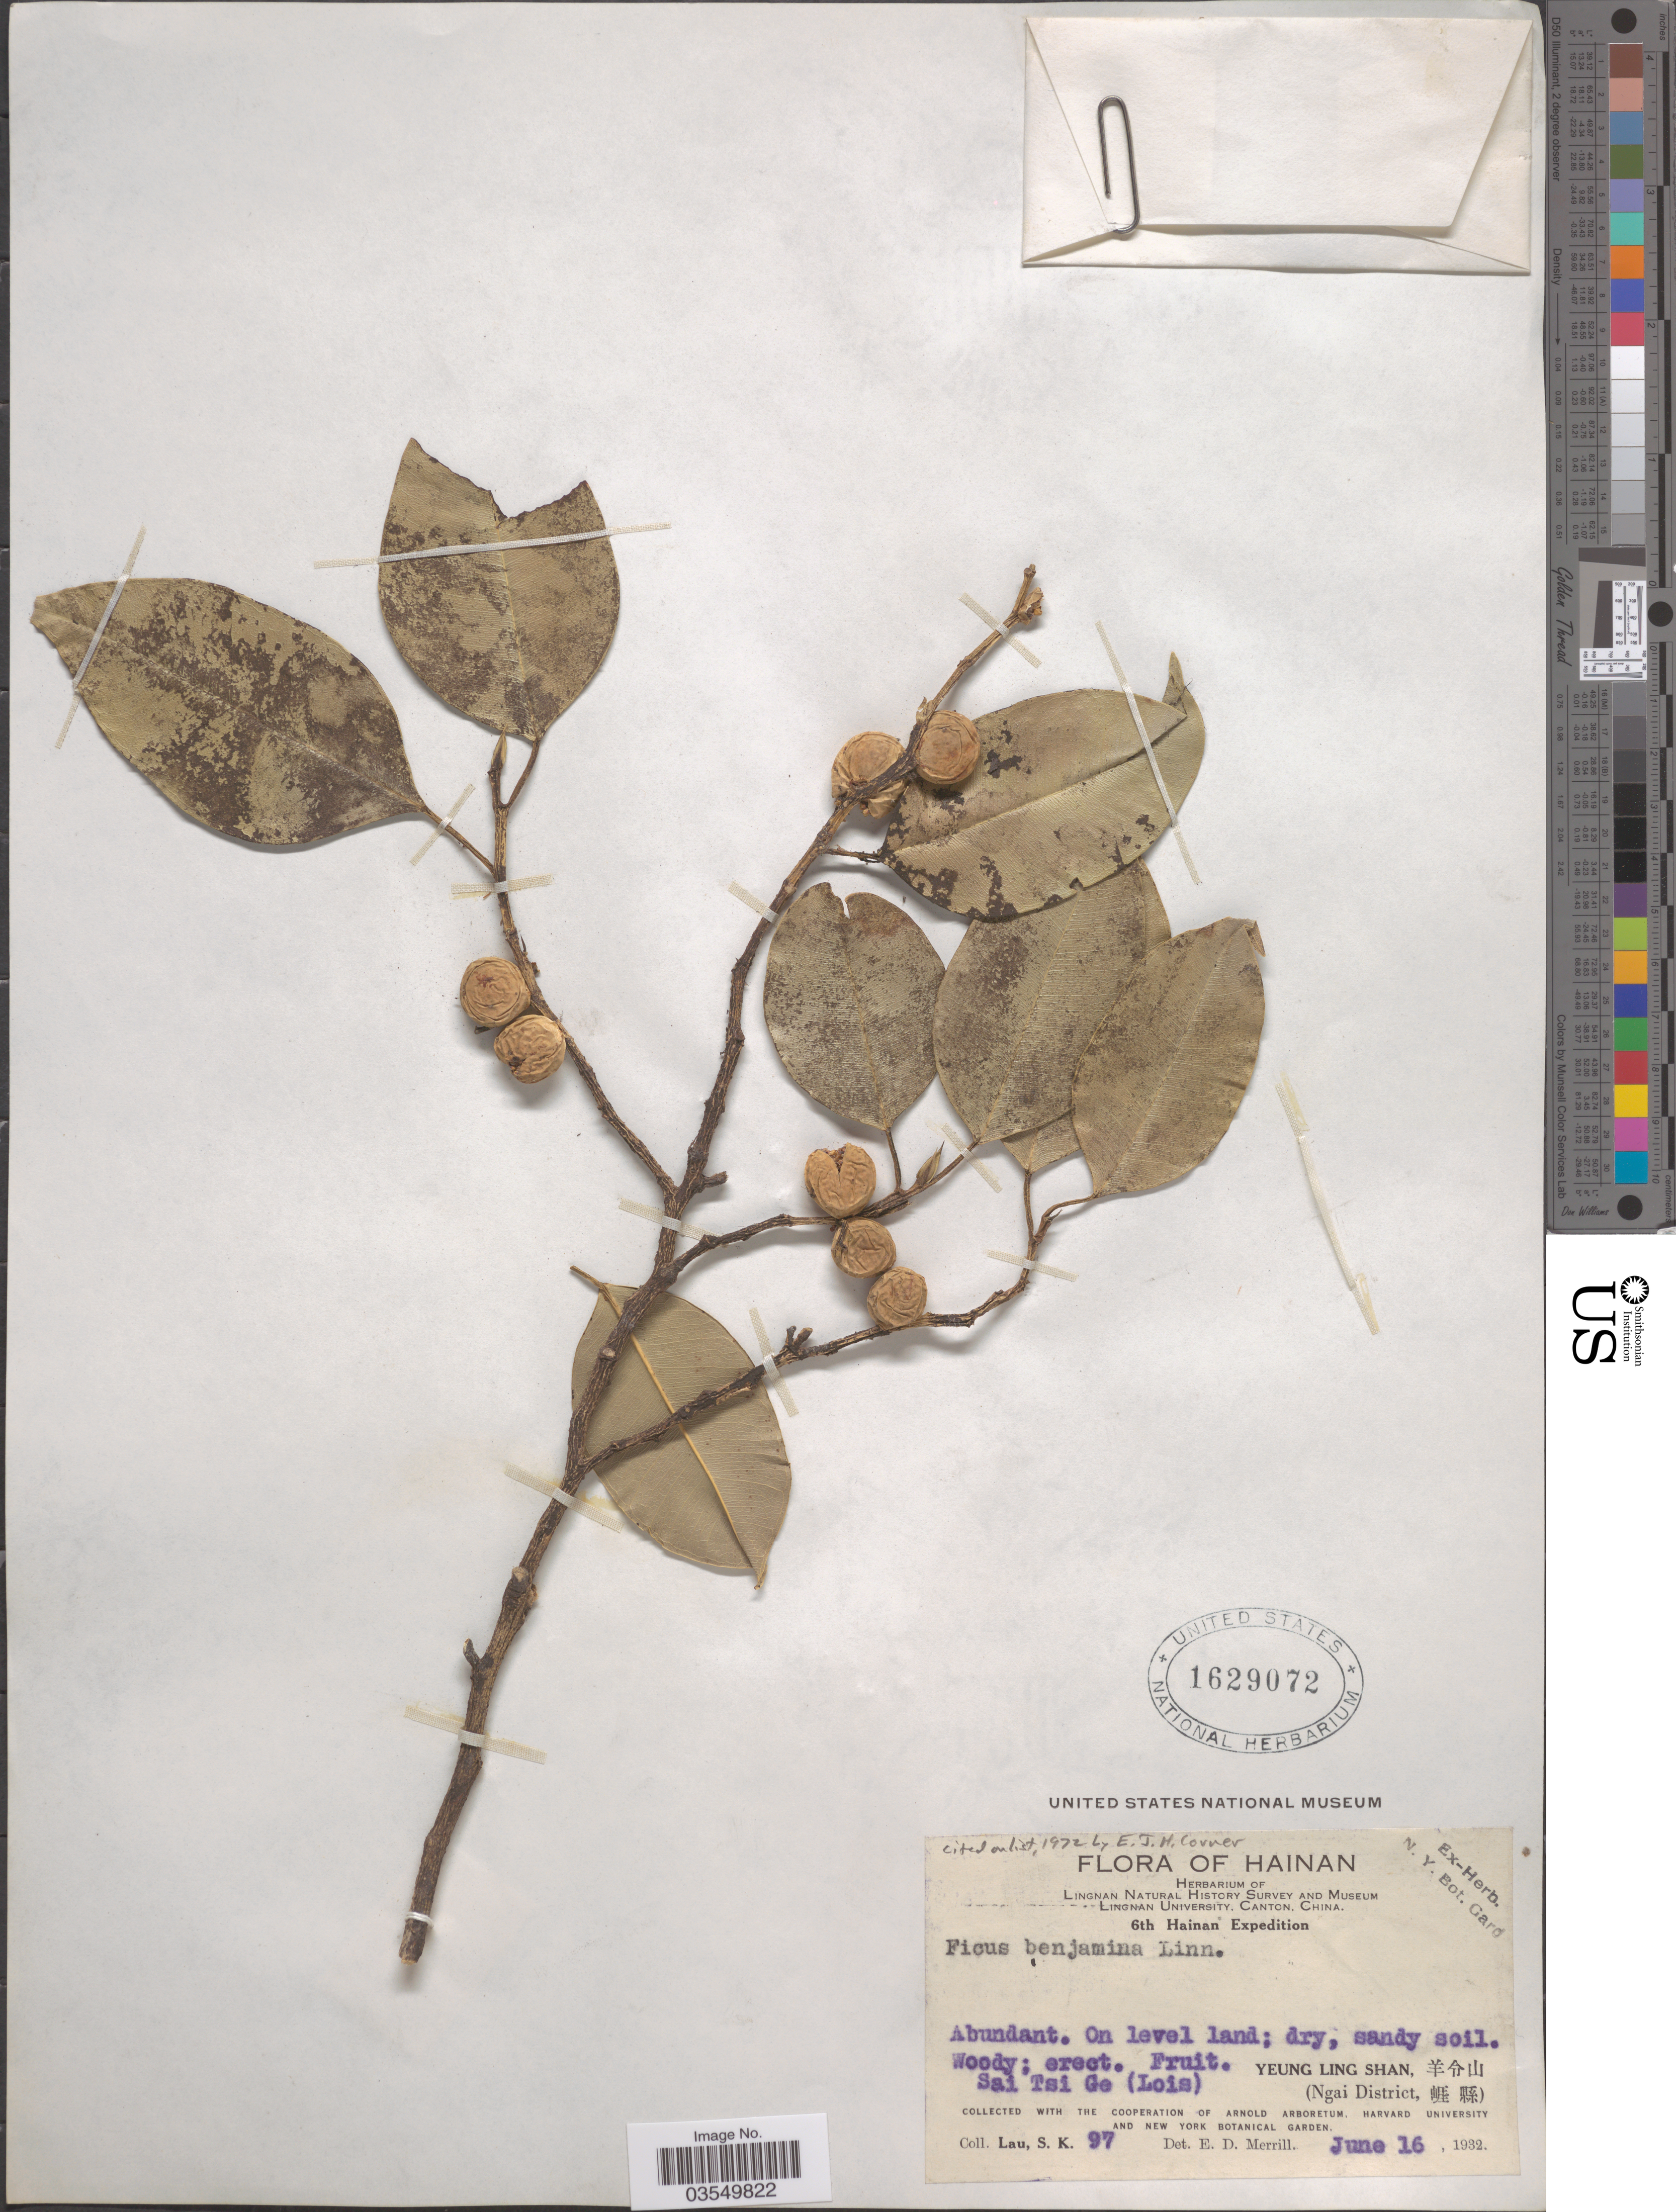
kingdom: Plantae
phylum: Tracheophyta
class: Magnoliopsida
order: Rosales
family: Moraceae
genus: Ficus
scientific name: Ficus benjamina var. benjamina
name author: L.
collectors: S. K. Lau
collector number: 97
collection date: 1932-06-16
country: China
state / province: Hainan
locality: Sai Tsi Ge (Lois) Yeung Ling Shan. (Ngai District).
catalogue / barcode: US 1629072